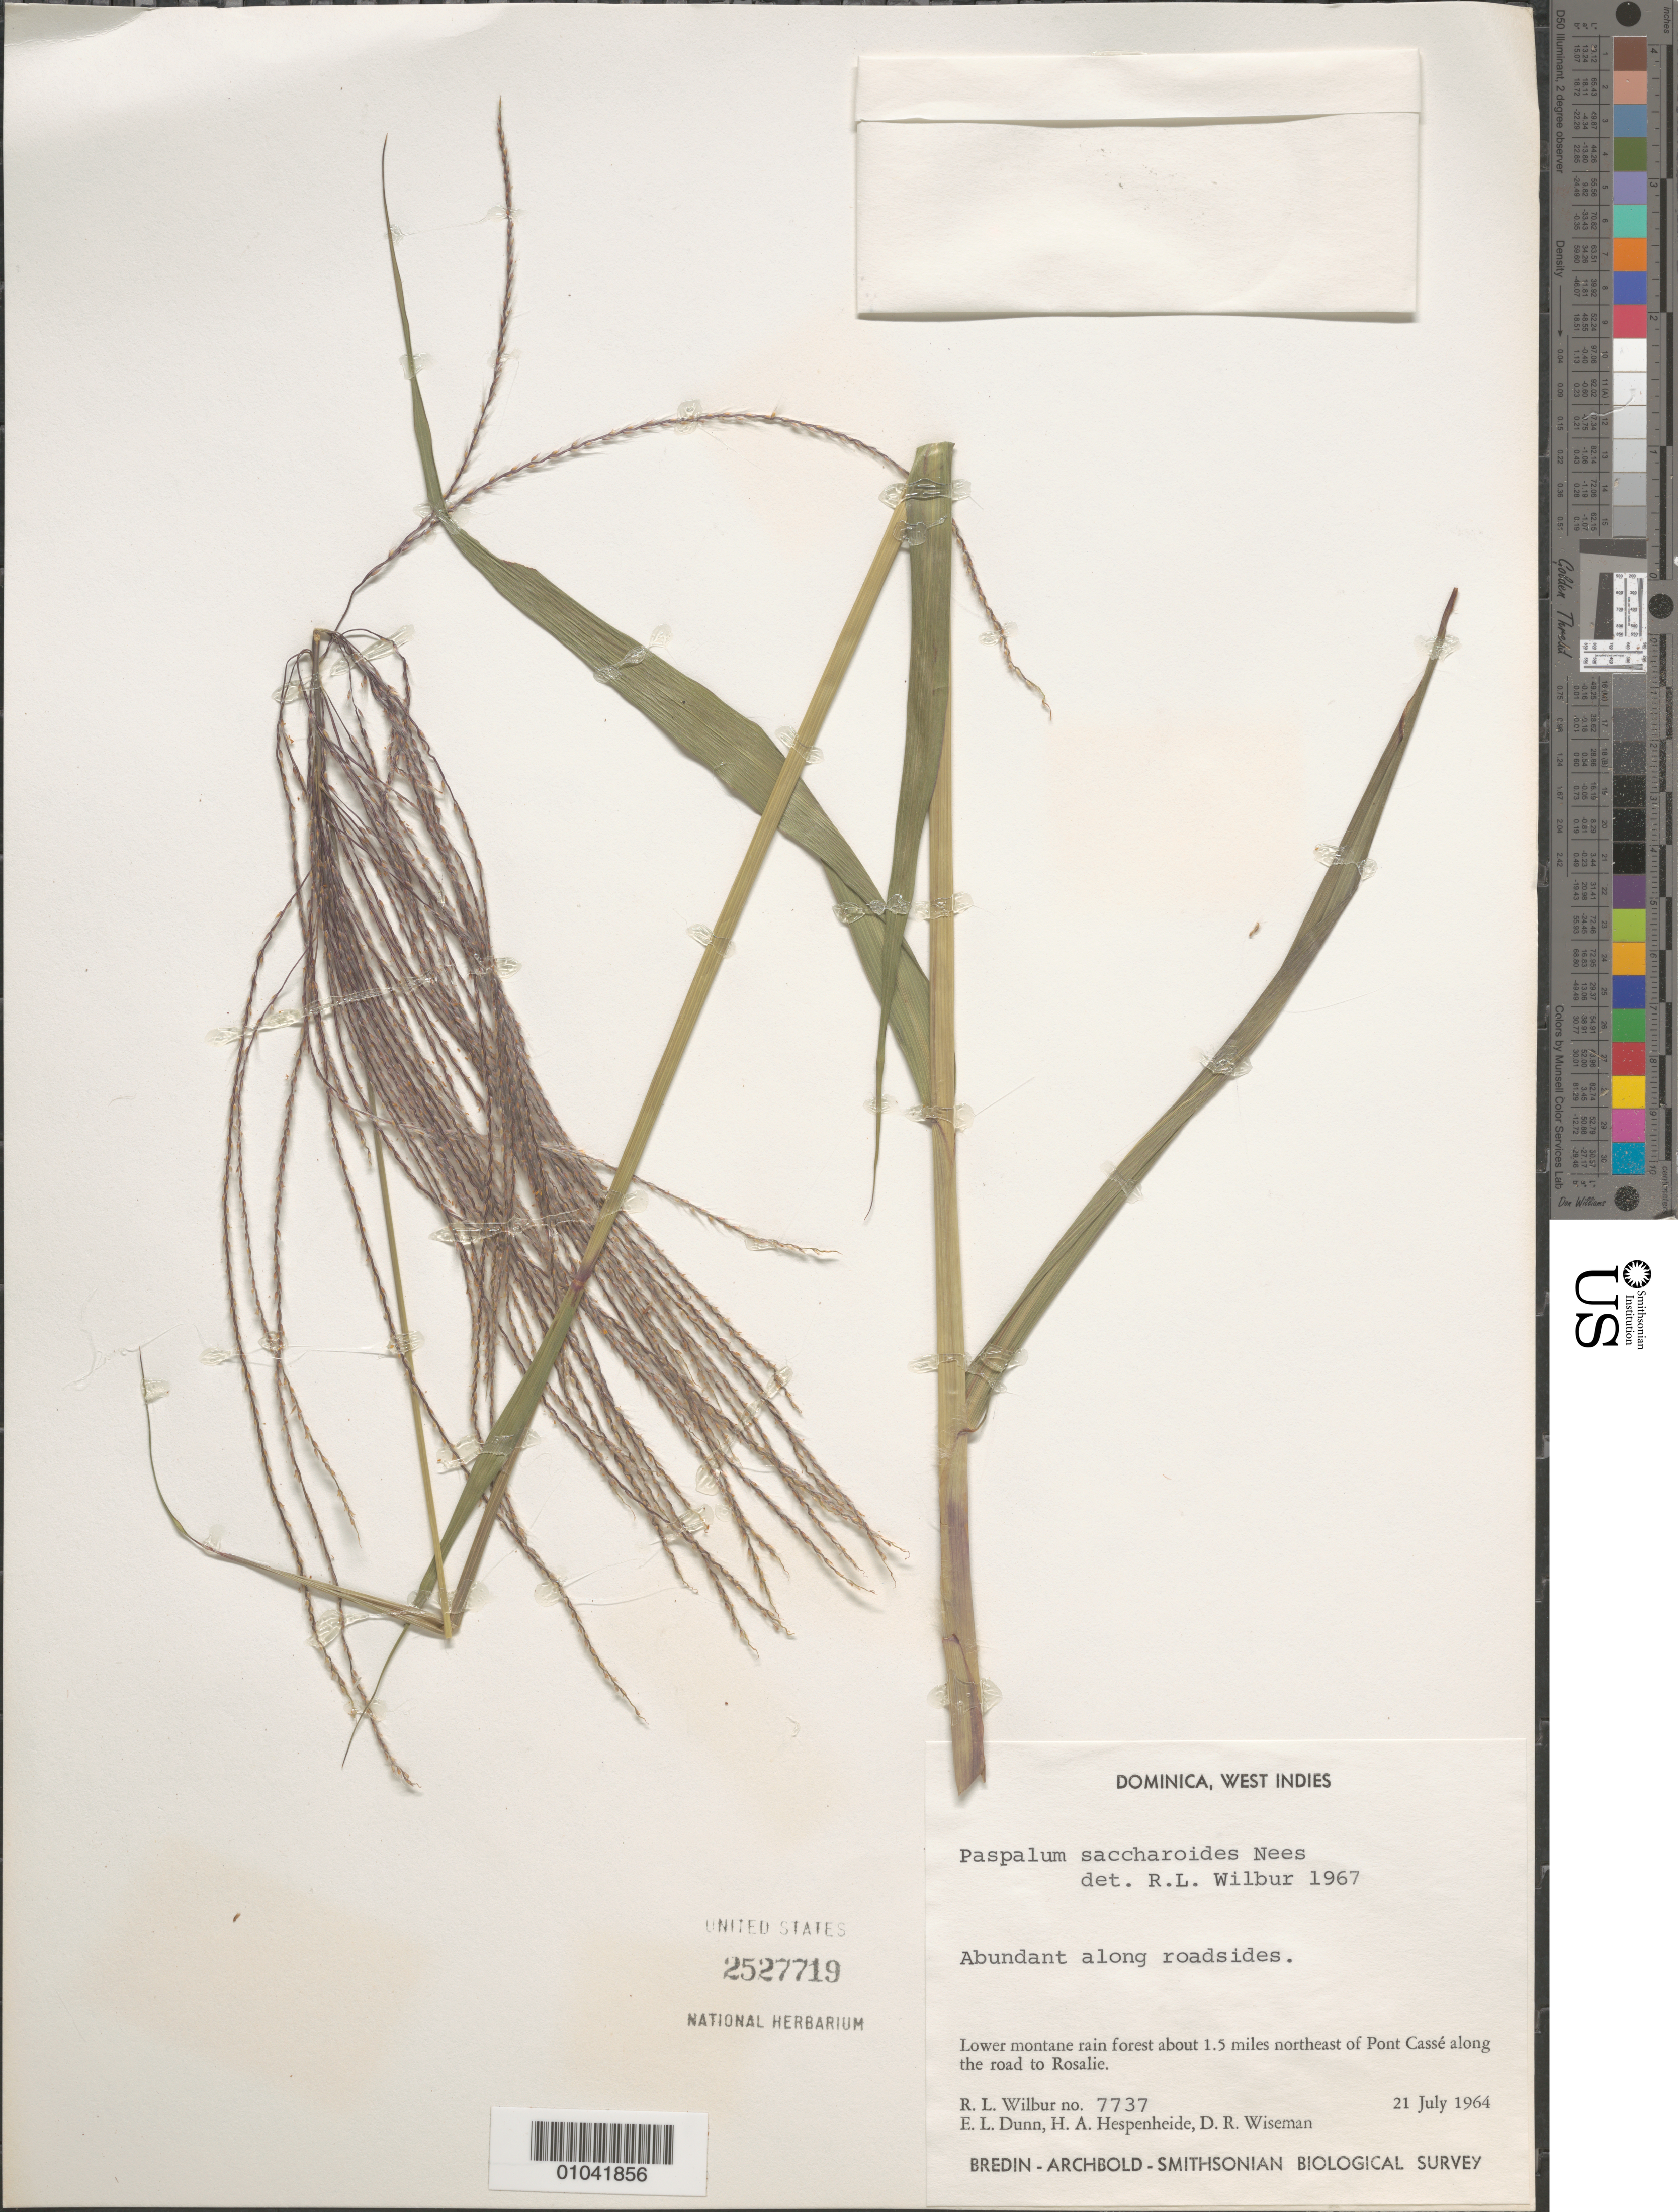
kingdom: Plantae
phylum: Tracheophyta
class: Liliopsida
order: Poales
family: Poaceae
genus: Paspalum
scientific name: Paspalum saccharoides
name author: Nees ex Trin.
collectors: R. L. Wilbur, E. Dunn, H. A. Hespenheide & D. R. Wiseman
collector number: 7737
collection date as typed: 21 Jul 1964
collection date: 1964-07-21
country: Dominica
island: Dominica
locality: About 1.5 miles NE of Pont Casse along the road to Rosalie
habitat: Lower montane rainforest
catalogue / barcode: US 2527719